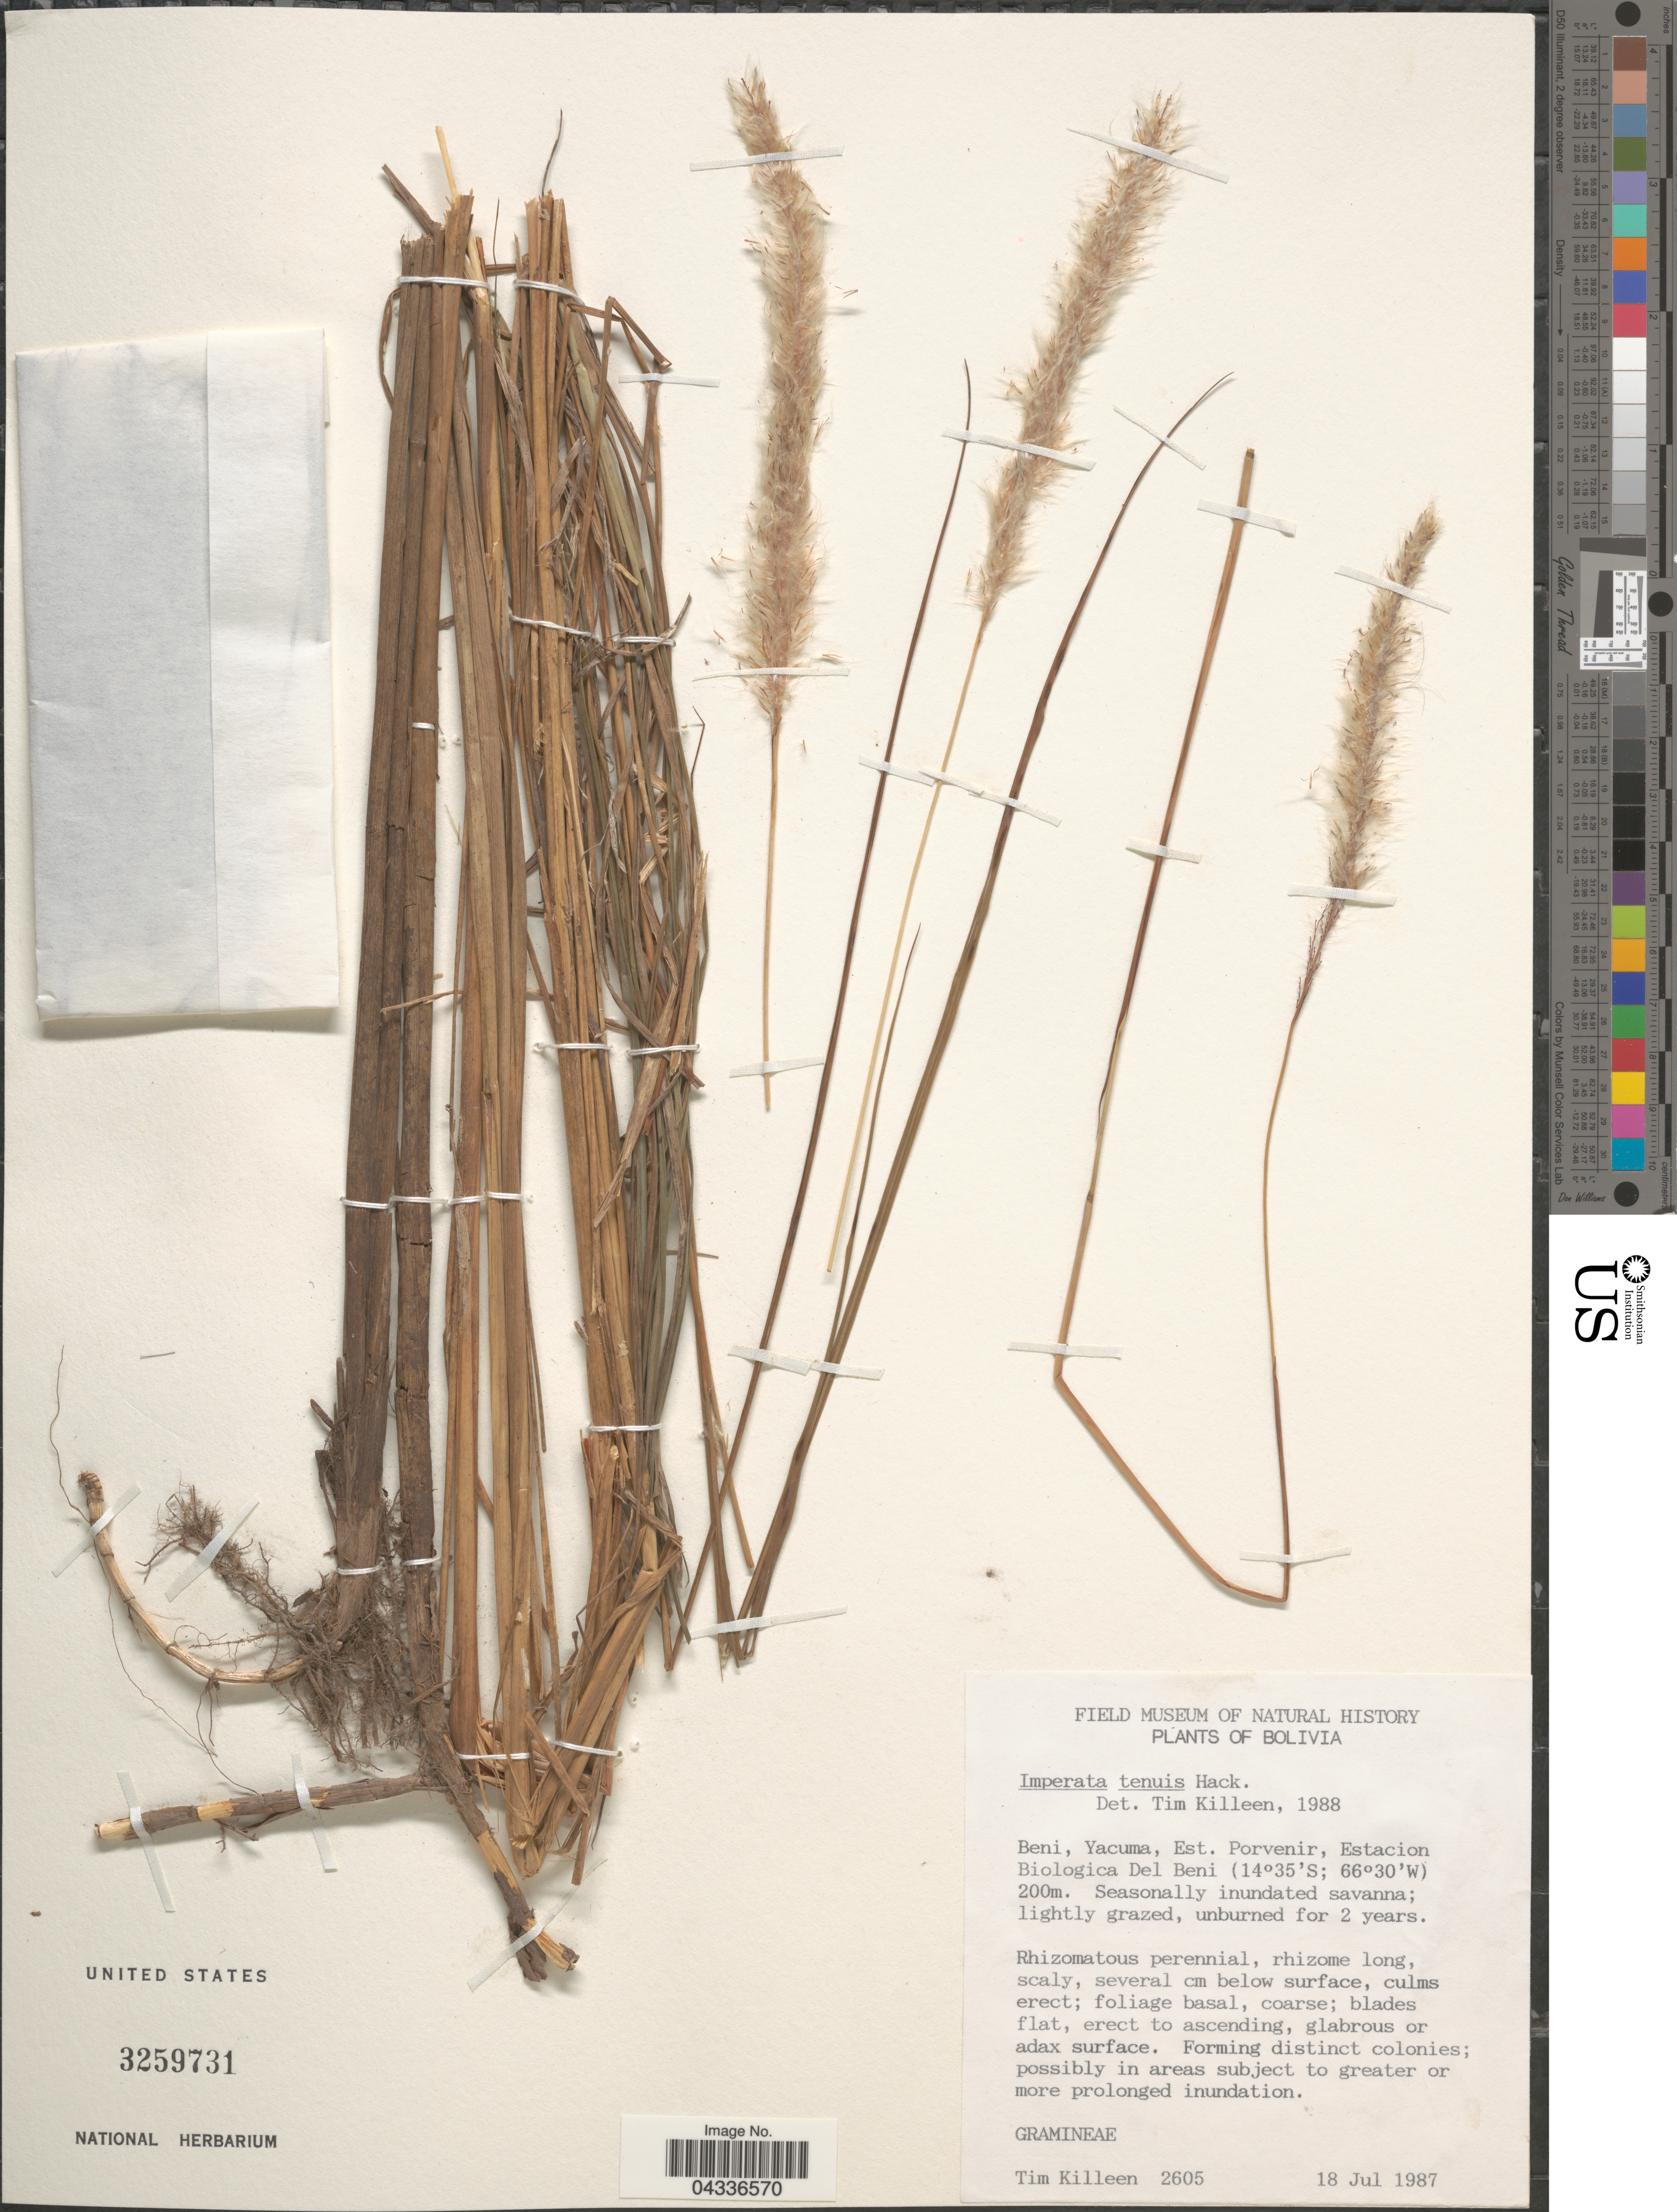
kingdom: Plantae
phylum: Tracheophyta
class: Liliopsida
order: Poales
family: Poaceae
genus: Imperata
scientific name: Imperata tenuis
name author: Hack.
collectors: T. J. Killeen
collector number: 2605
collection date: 1987-07-18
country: Bolivia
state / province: Beni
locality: Yacuma, Est. Porvenir, Estacion Biologica Del Beni.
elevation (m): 200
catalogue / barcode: US 3259731